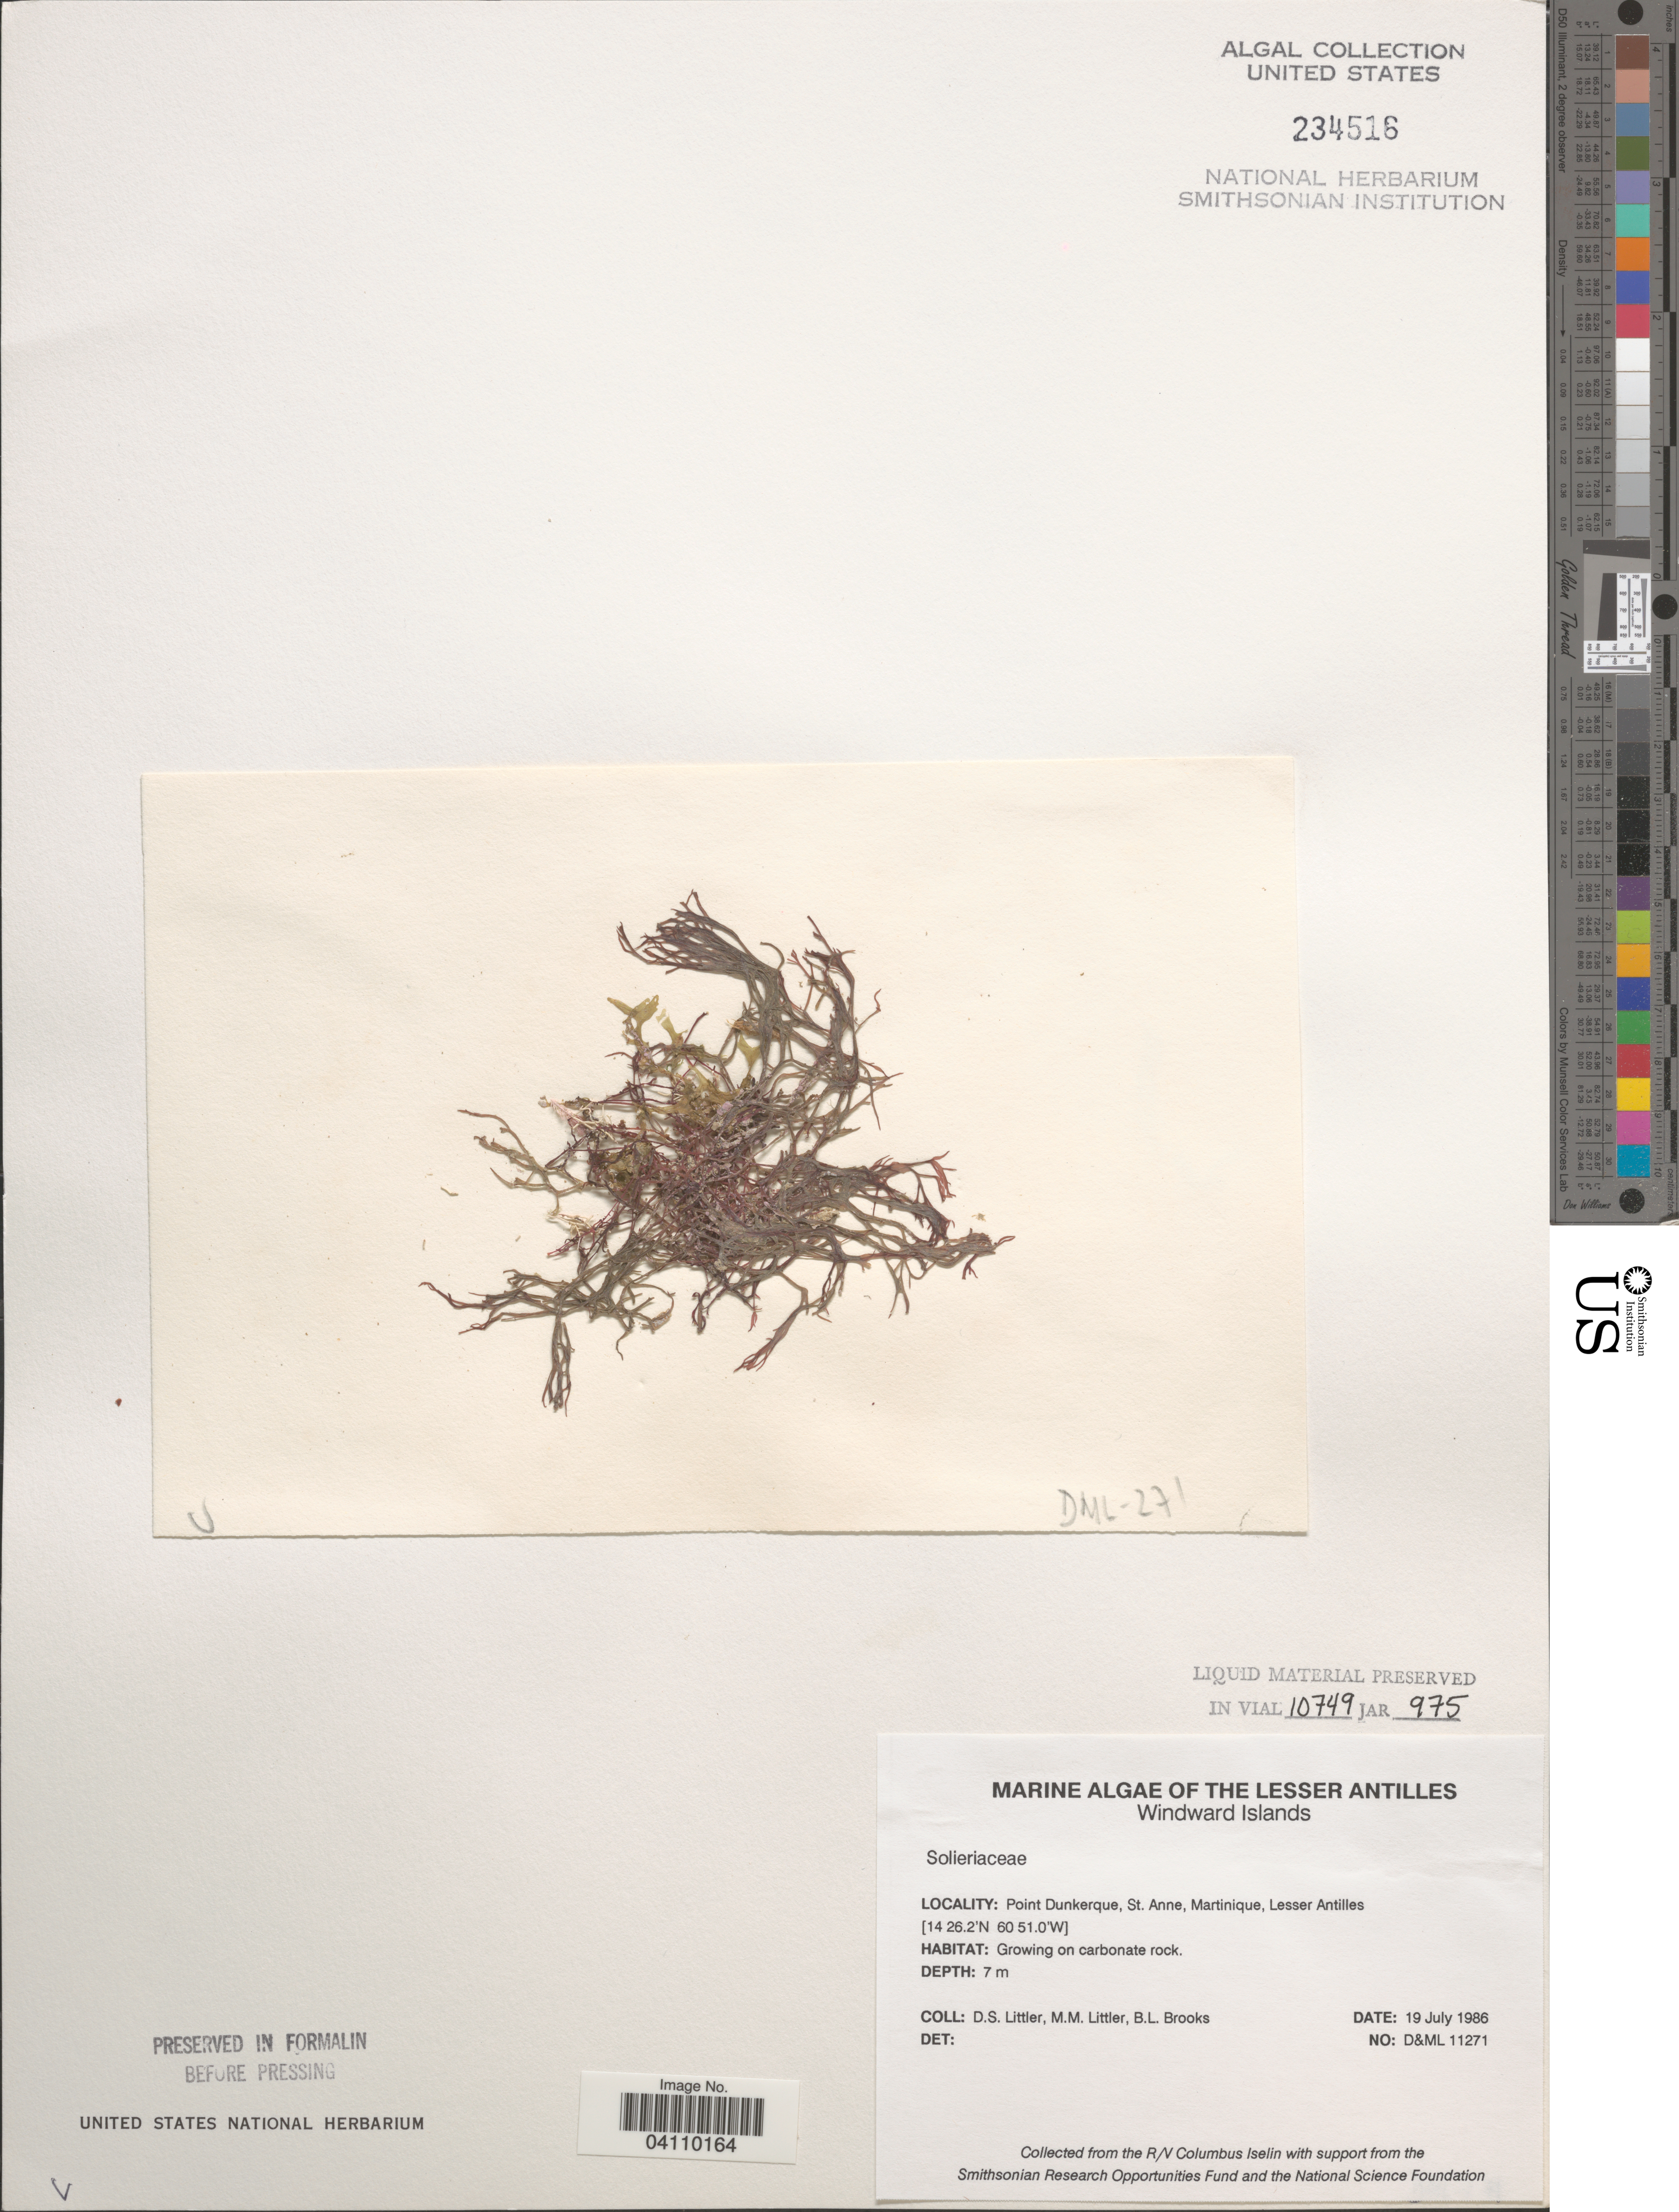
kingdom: Plantae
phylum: Rhodophyta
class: Florideophyceae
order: Gigartinales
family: Solieriaceae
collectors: D. S. Littler & B. Brooks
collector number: D&ML11271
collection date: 1986-07-19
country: Martinique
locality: The Lesser Antilles. Windward Islands. Point Dunkerque, St. Anne.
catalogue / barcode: US 234516